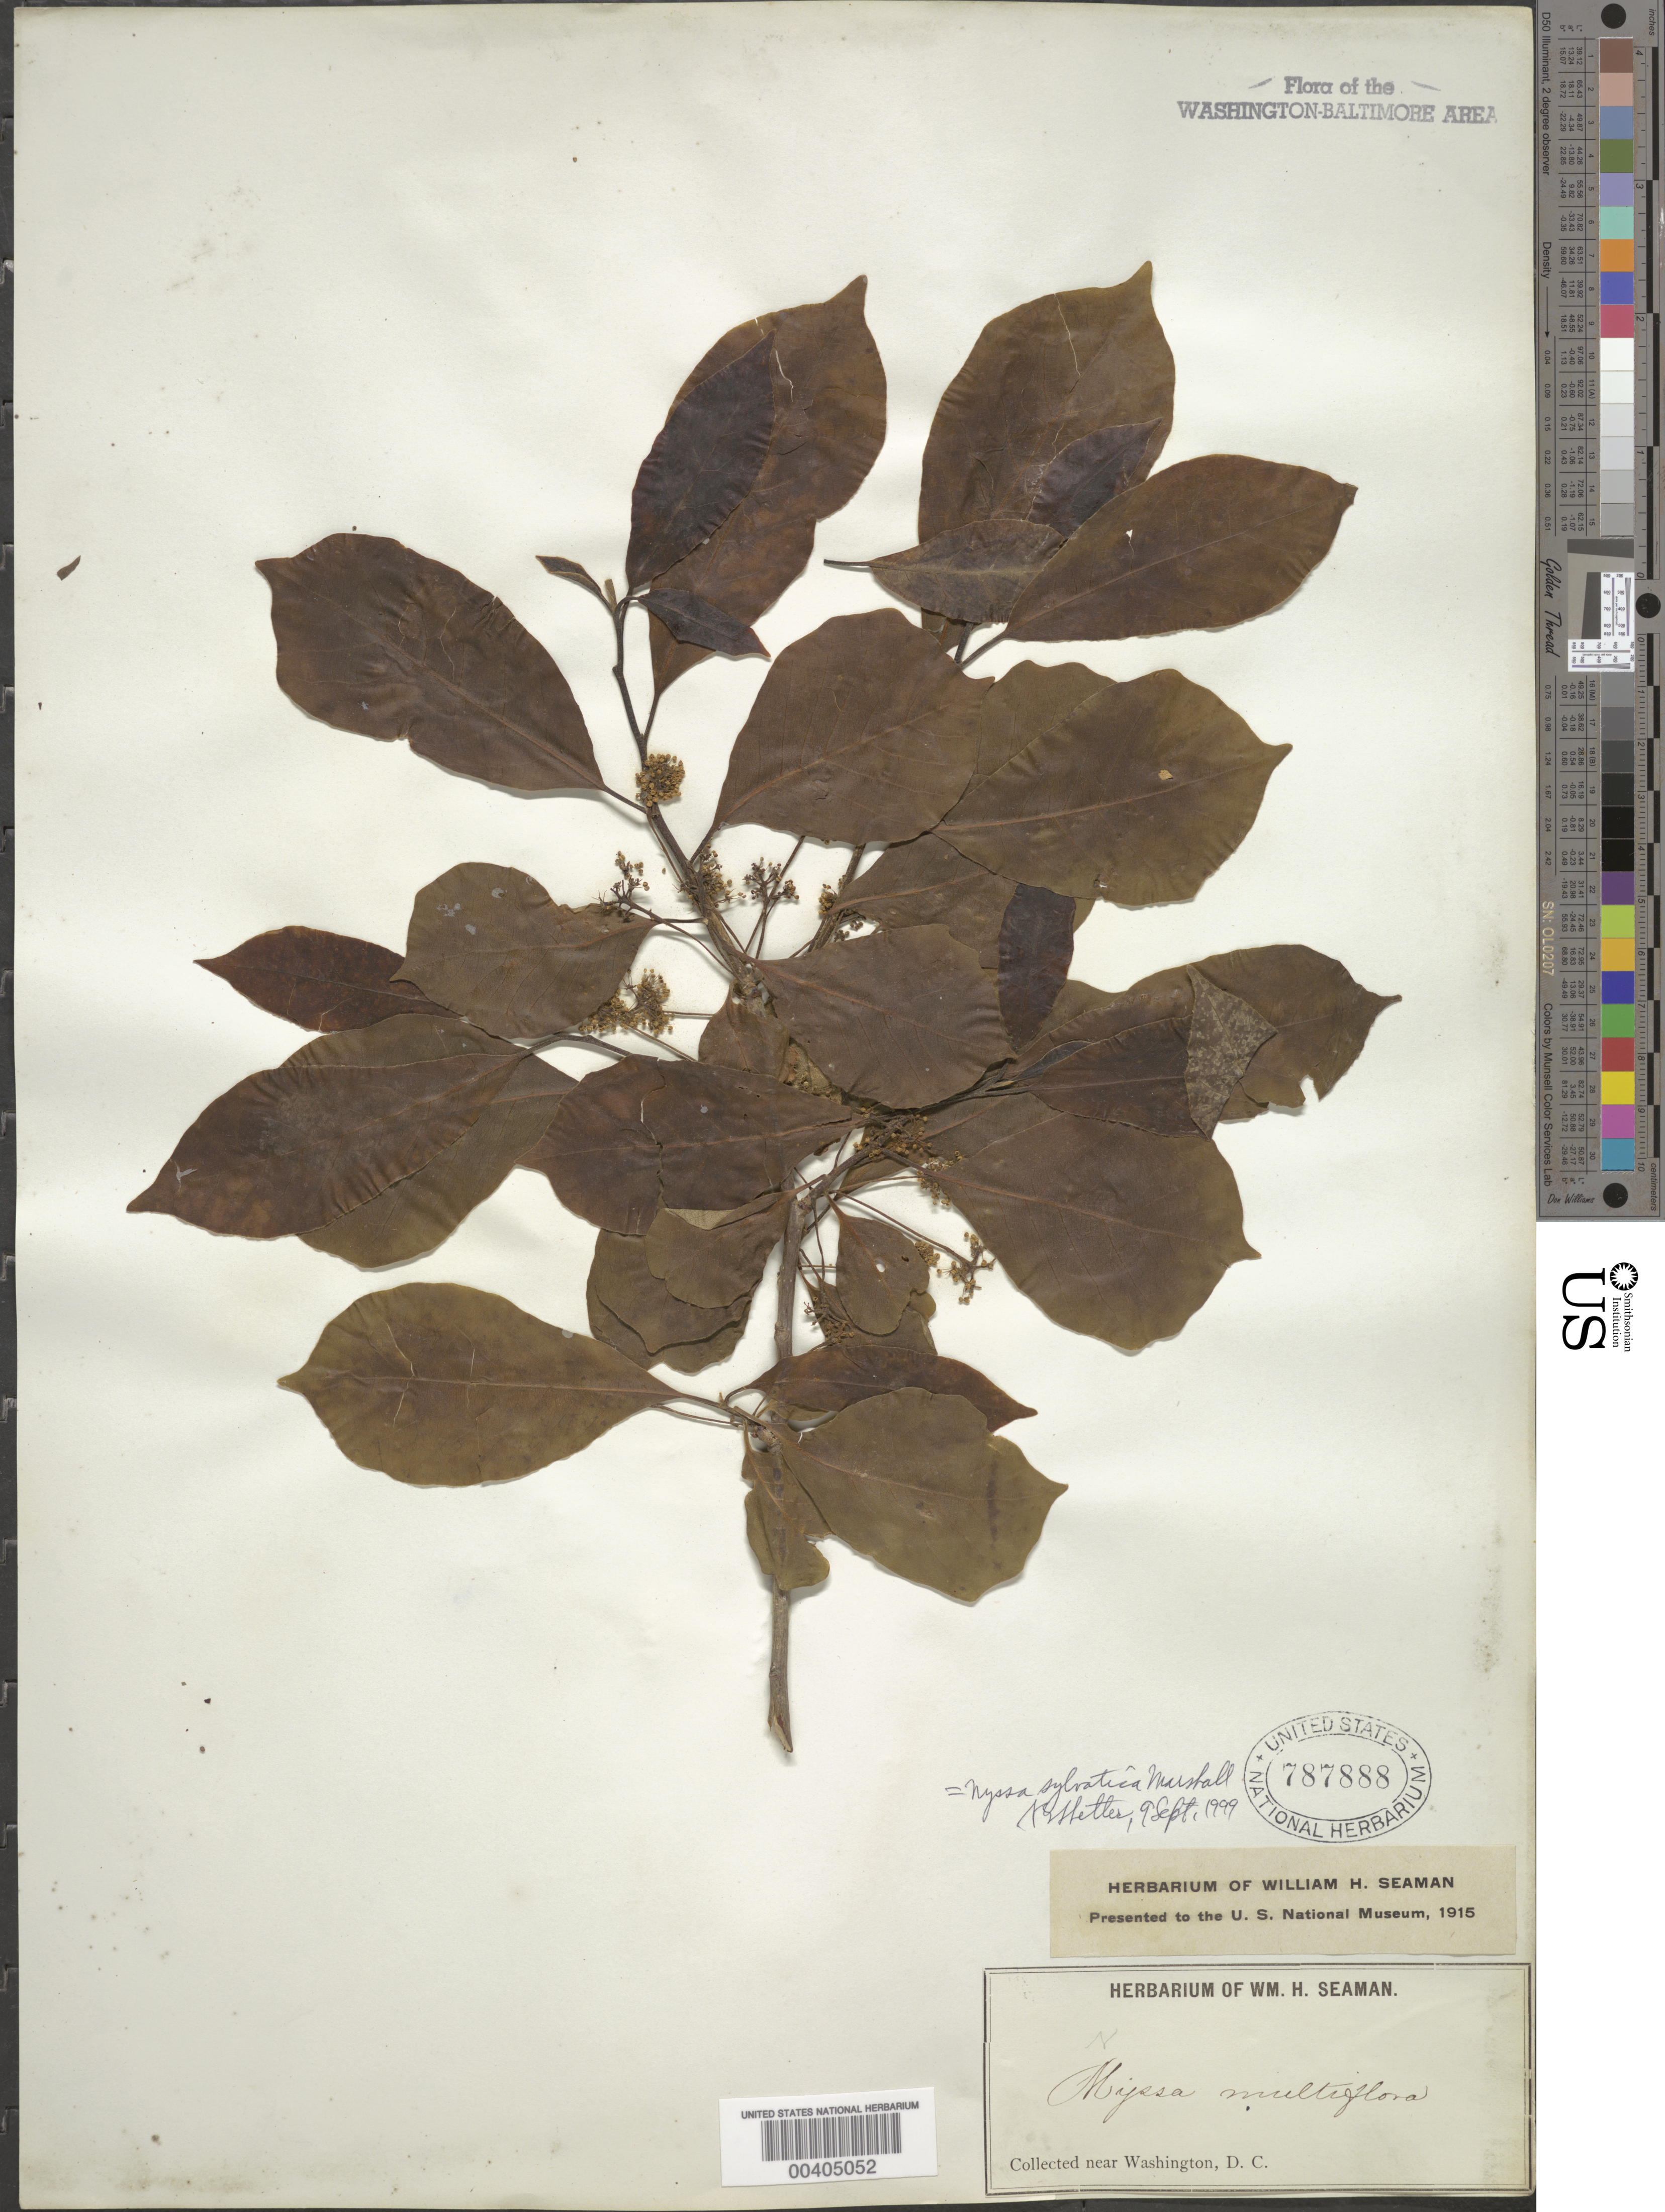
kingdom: Plantae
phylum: Tracheophyta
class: Magnoliopsida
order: Cornales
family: Nyssaceae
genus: Nyssa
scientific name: Nyssa sylvatica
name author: Marshall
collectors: W. Seaman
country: United States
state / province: District of Columbia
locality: Washington DC Area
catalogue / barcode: US 787888